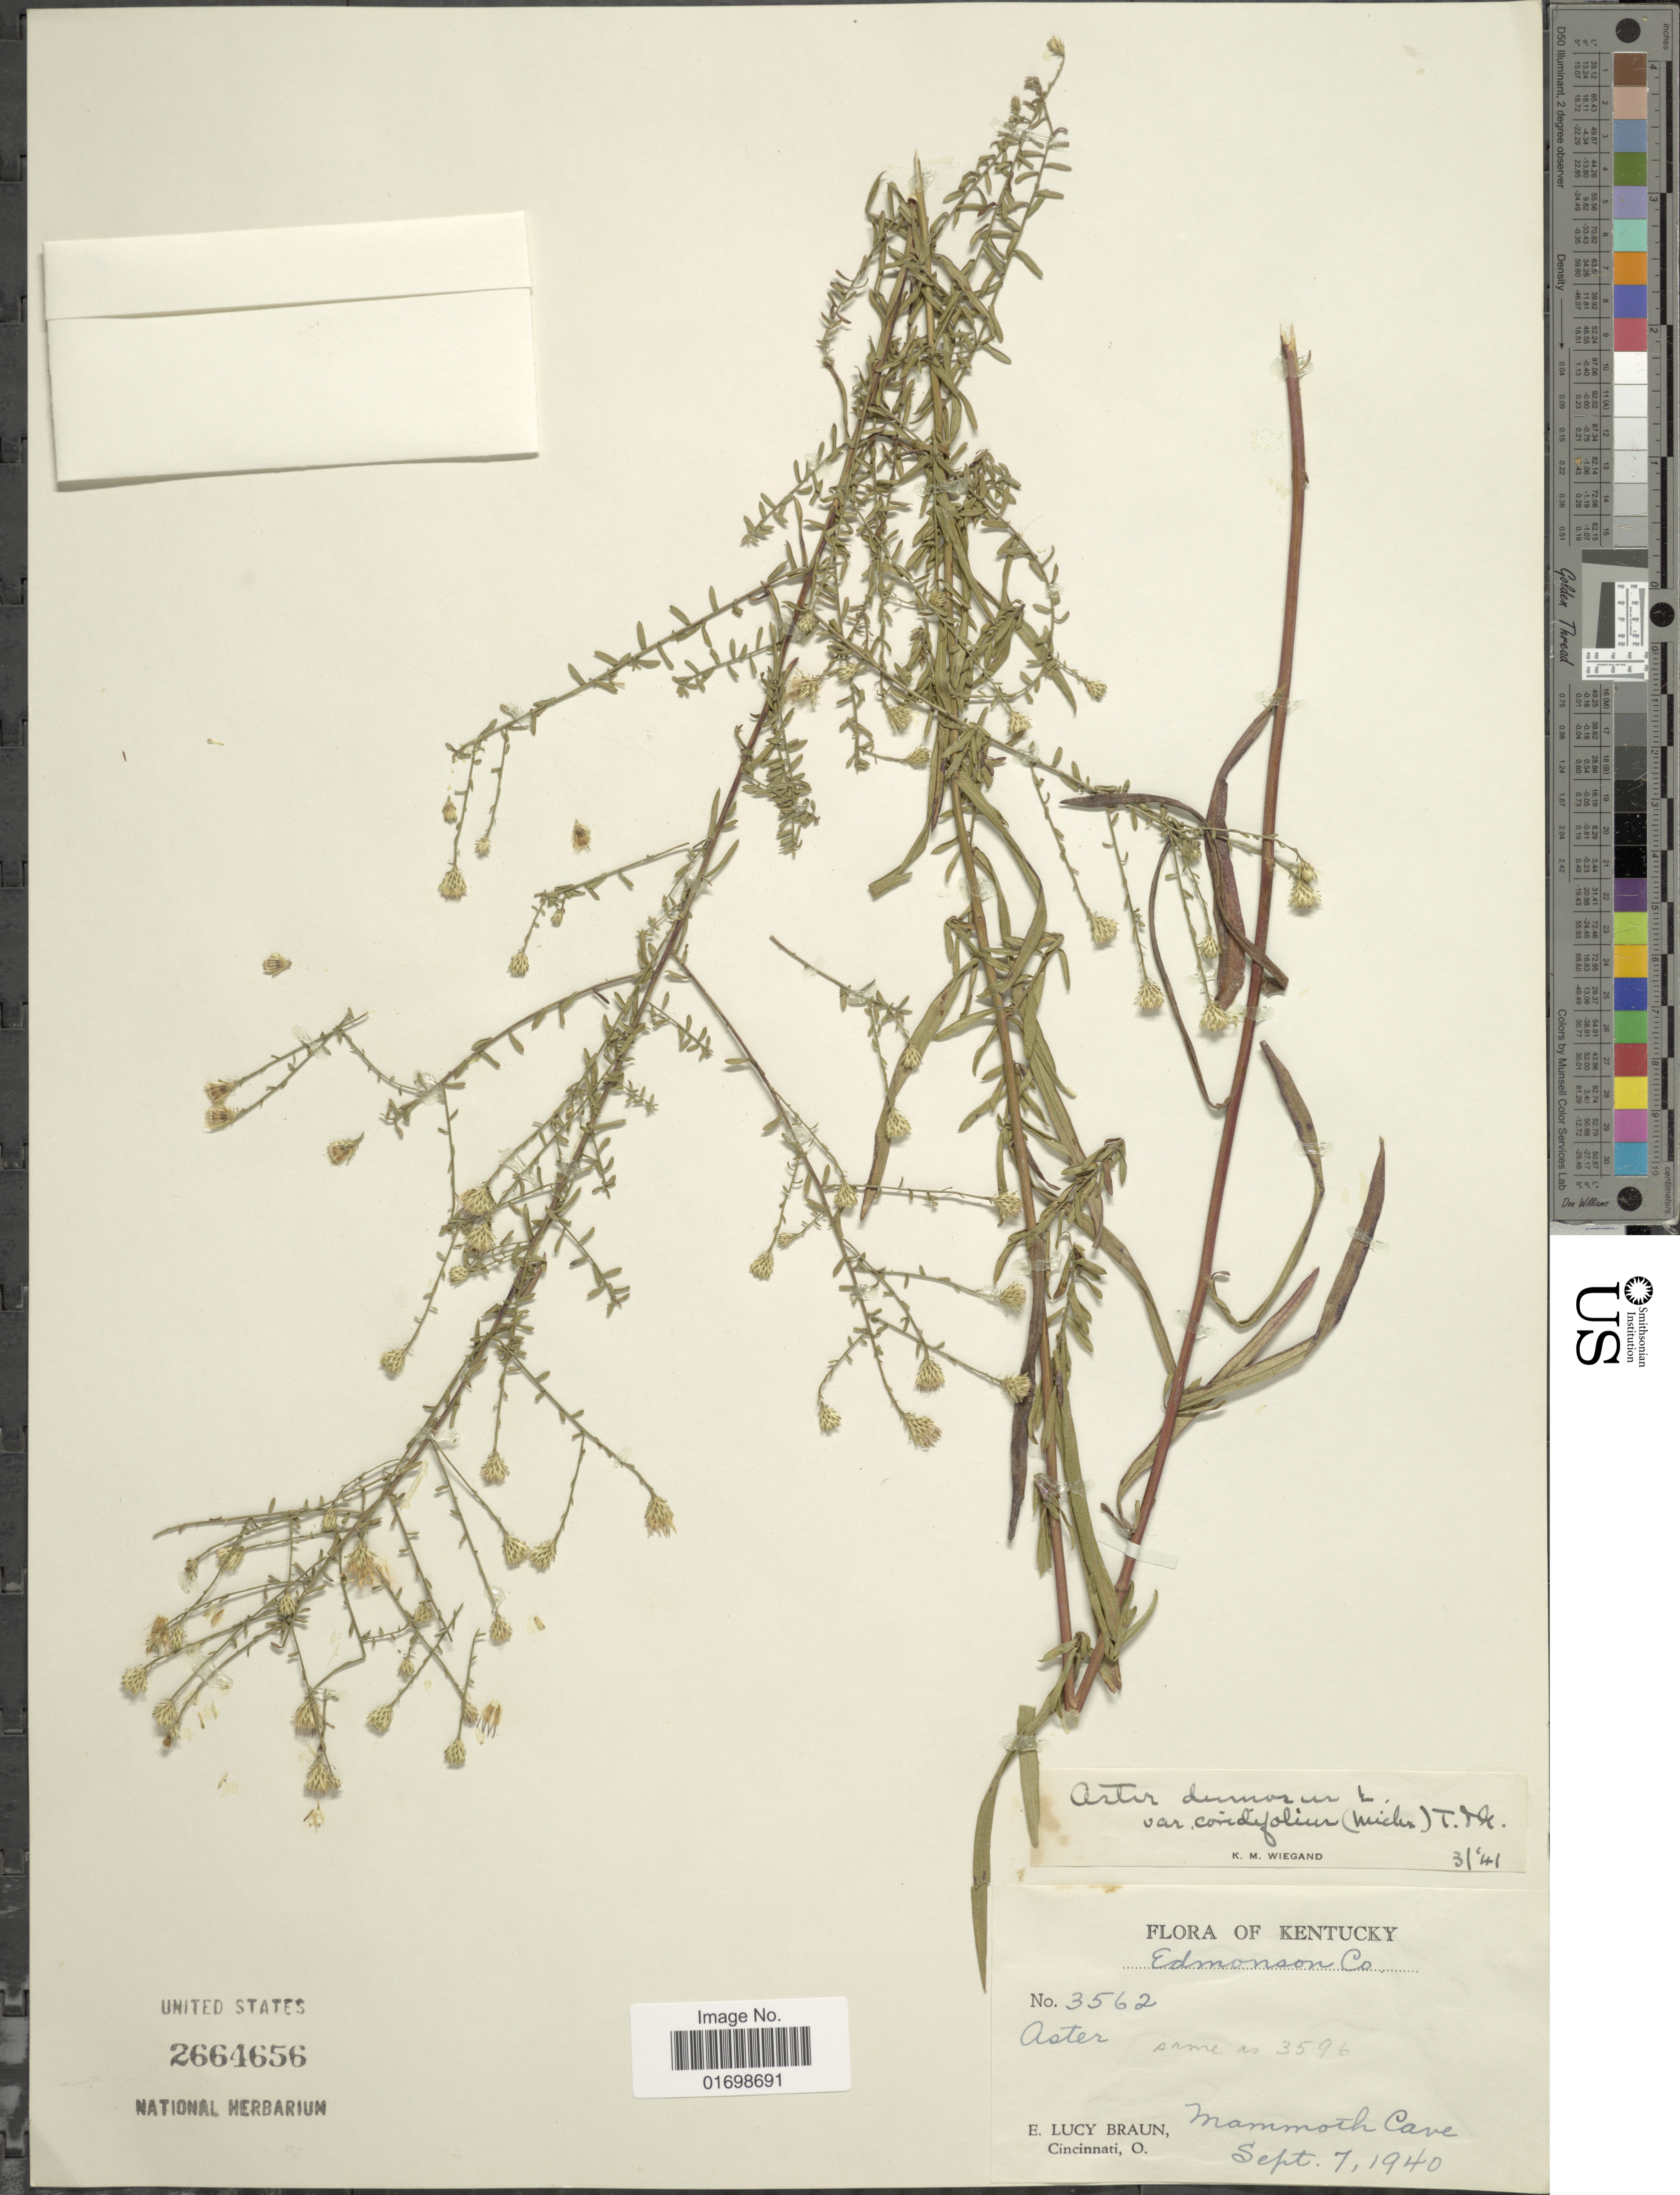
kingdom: Plantae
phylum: Tracheophyta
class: Magnoliopsida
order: Asterales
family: Asteraceae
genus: Symphyotrichum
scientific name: Symphyotrichum dumosum var. coridifolium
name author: (Michx.) Semple et al.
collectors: E. L. Braun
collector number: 3562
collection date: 1940-09-07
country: United States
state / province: Kentucky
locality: Kentucky, Edmonson Co. Mammoth Cave.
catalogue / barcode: US 2664656